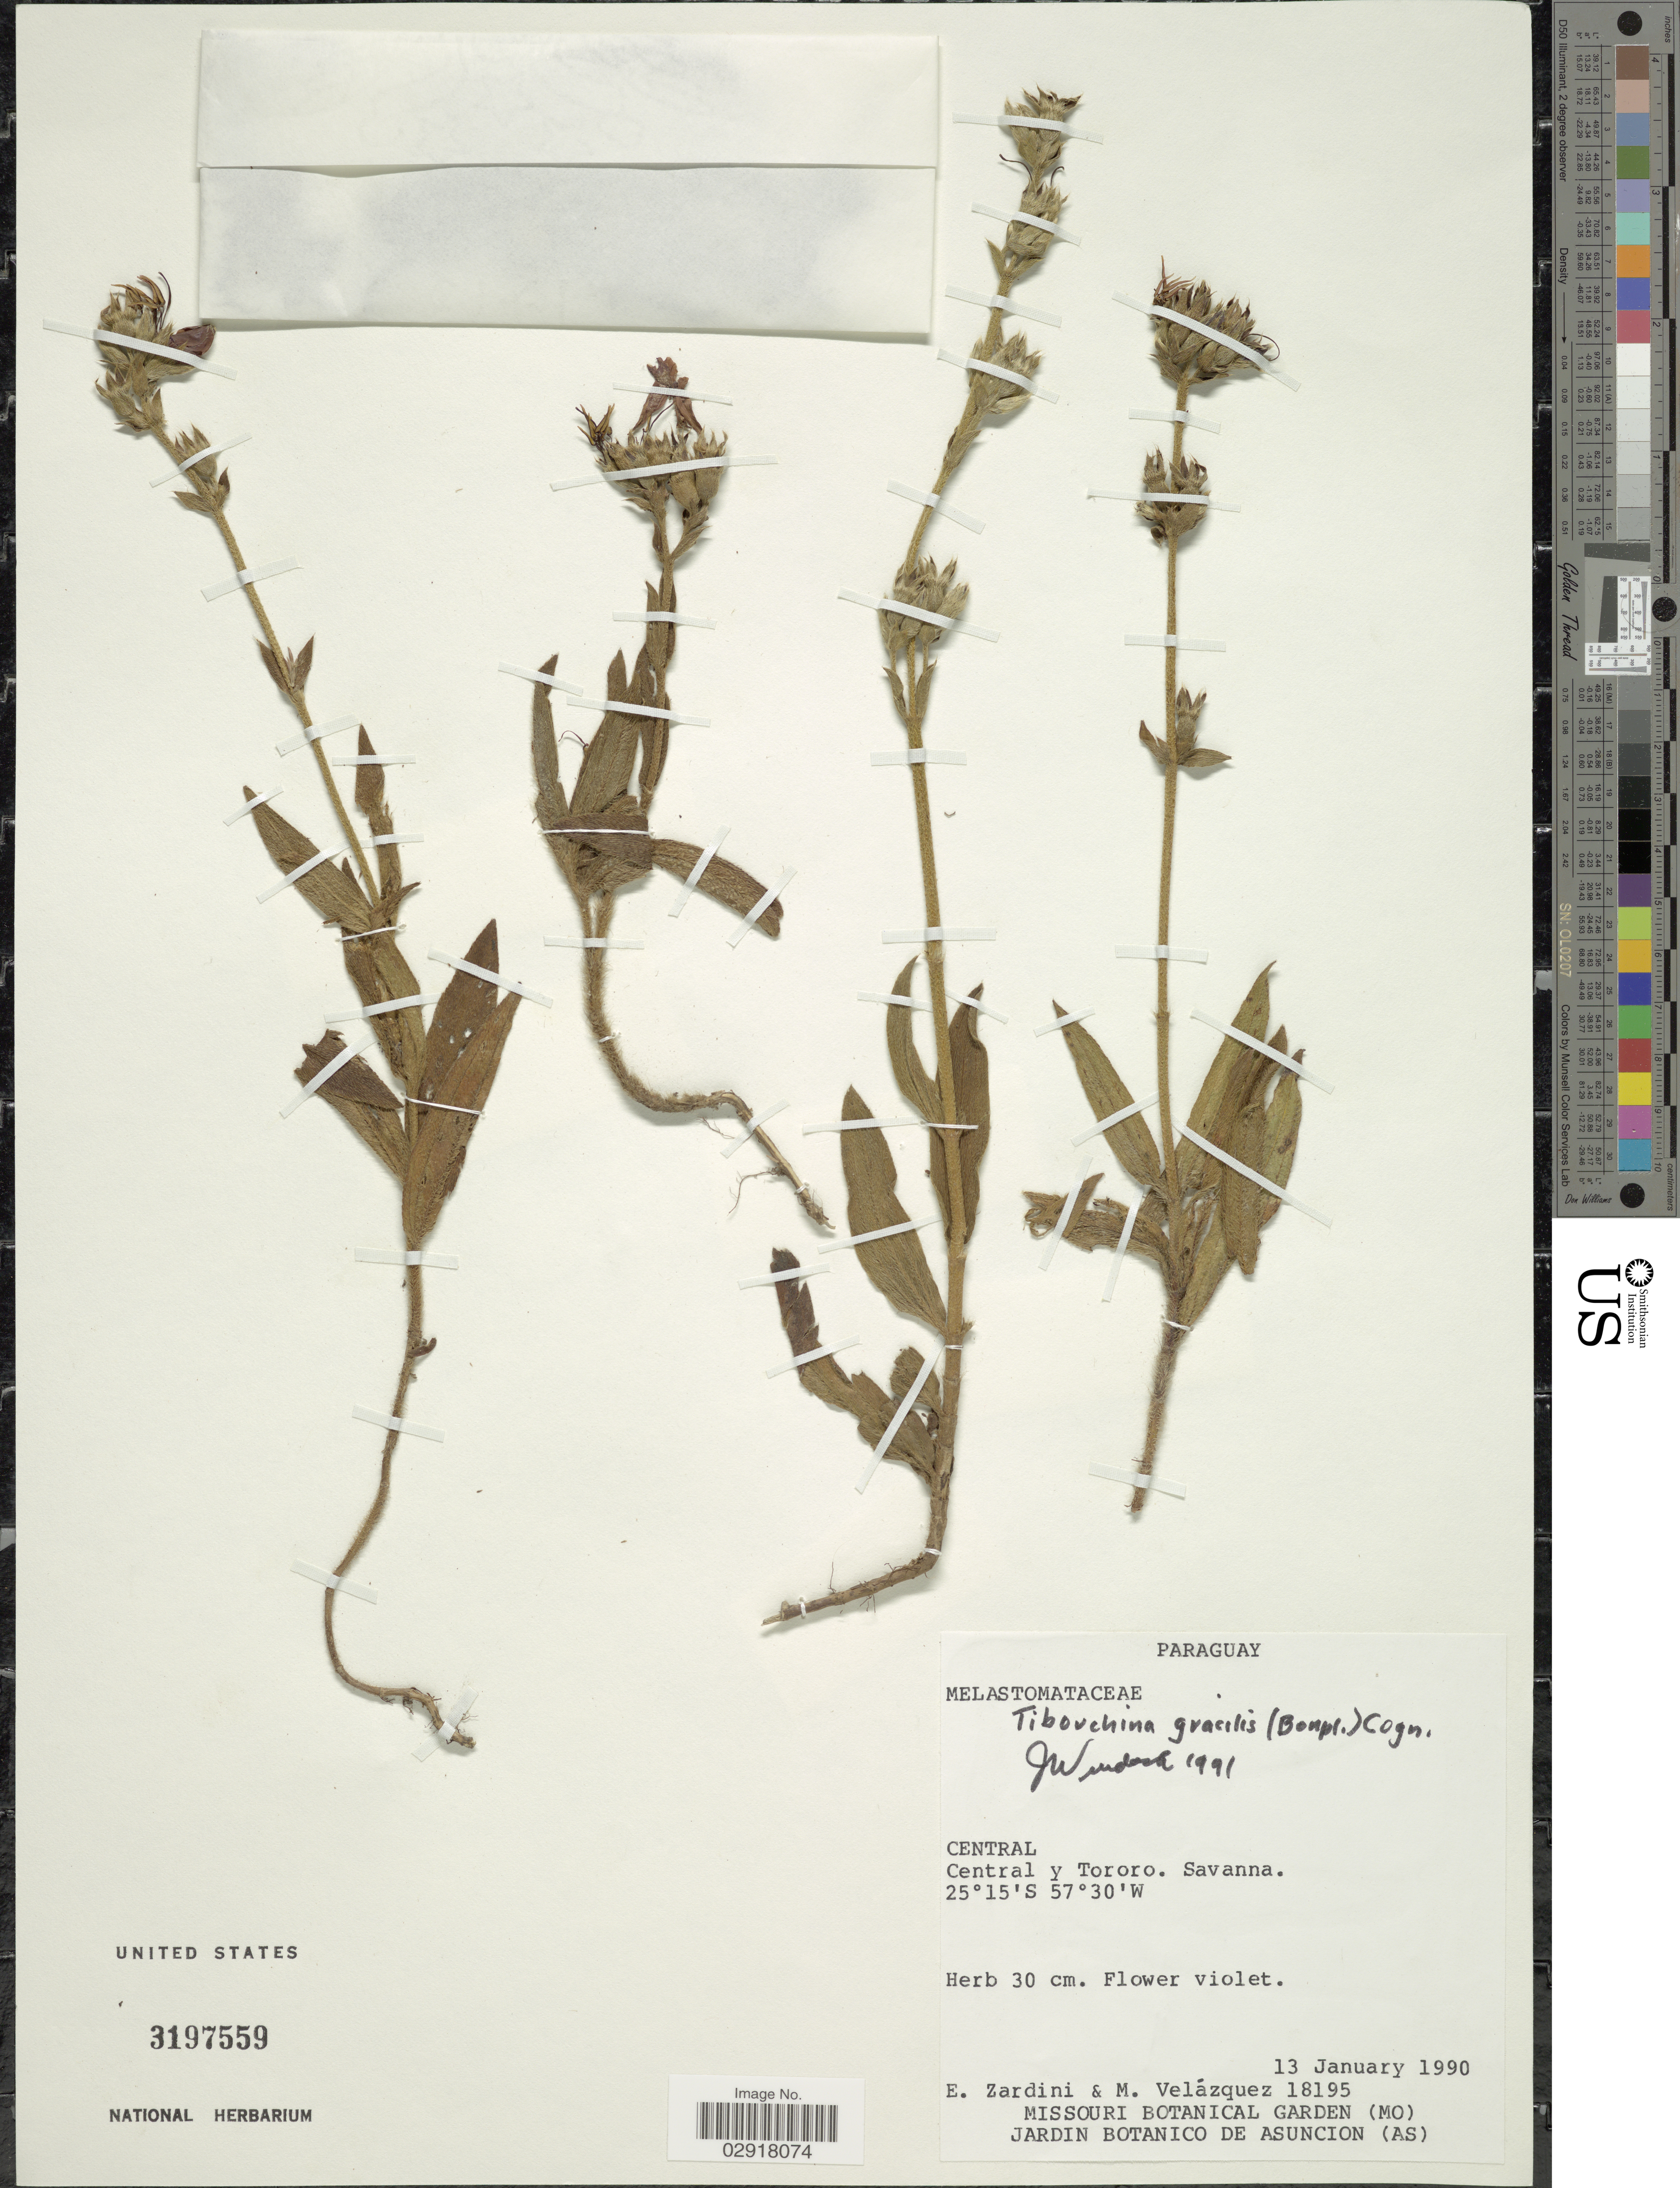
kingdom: Plantae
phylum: Tracheophyta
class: Magnoliopsida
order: Myrtales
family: Melastomataceae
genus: Chaetogastra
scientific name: Chaetogastra gracilis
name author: (Bonpl.) DC.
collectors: E. Zardini & M. Velazquez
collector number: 18195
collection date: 1990-01-13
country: Paraguay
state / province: Central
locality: Central y Tororo.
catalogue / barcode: US 3197559